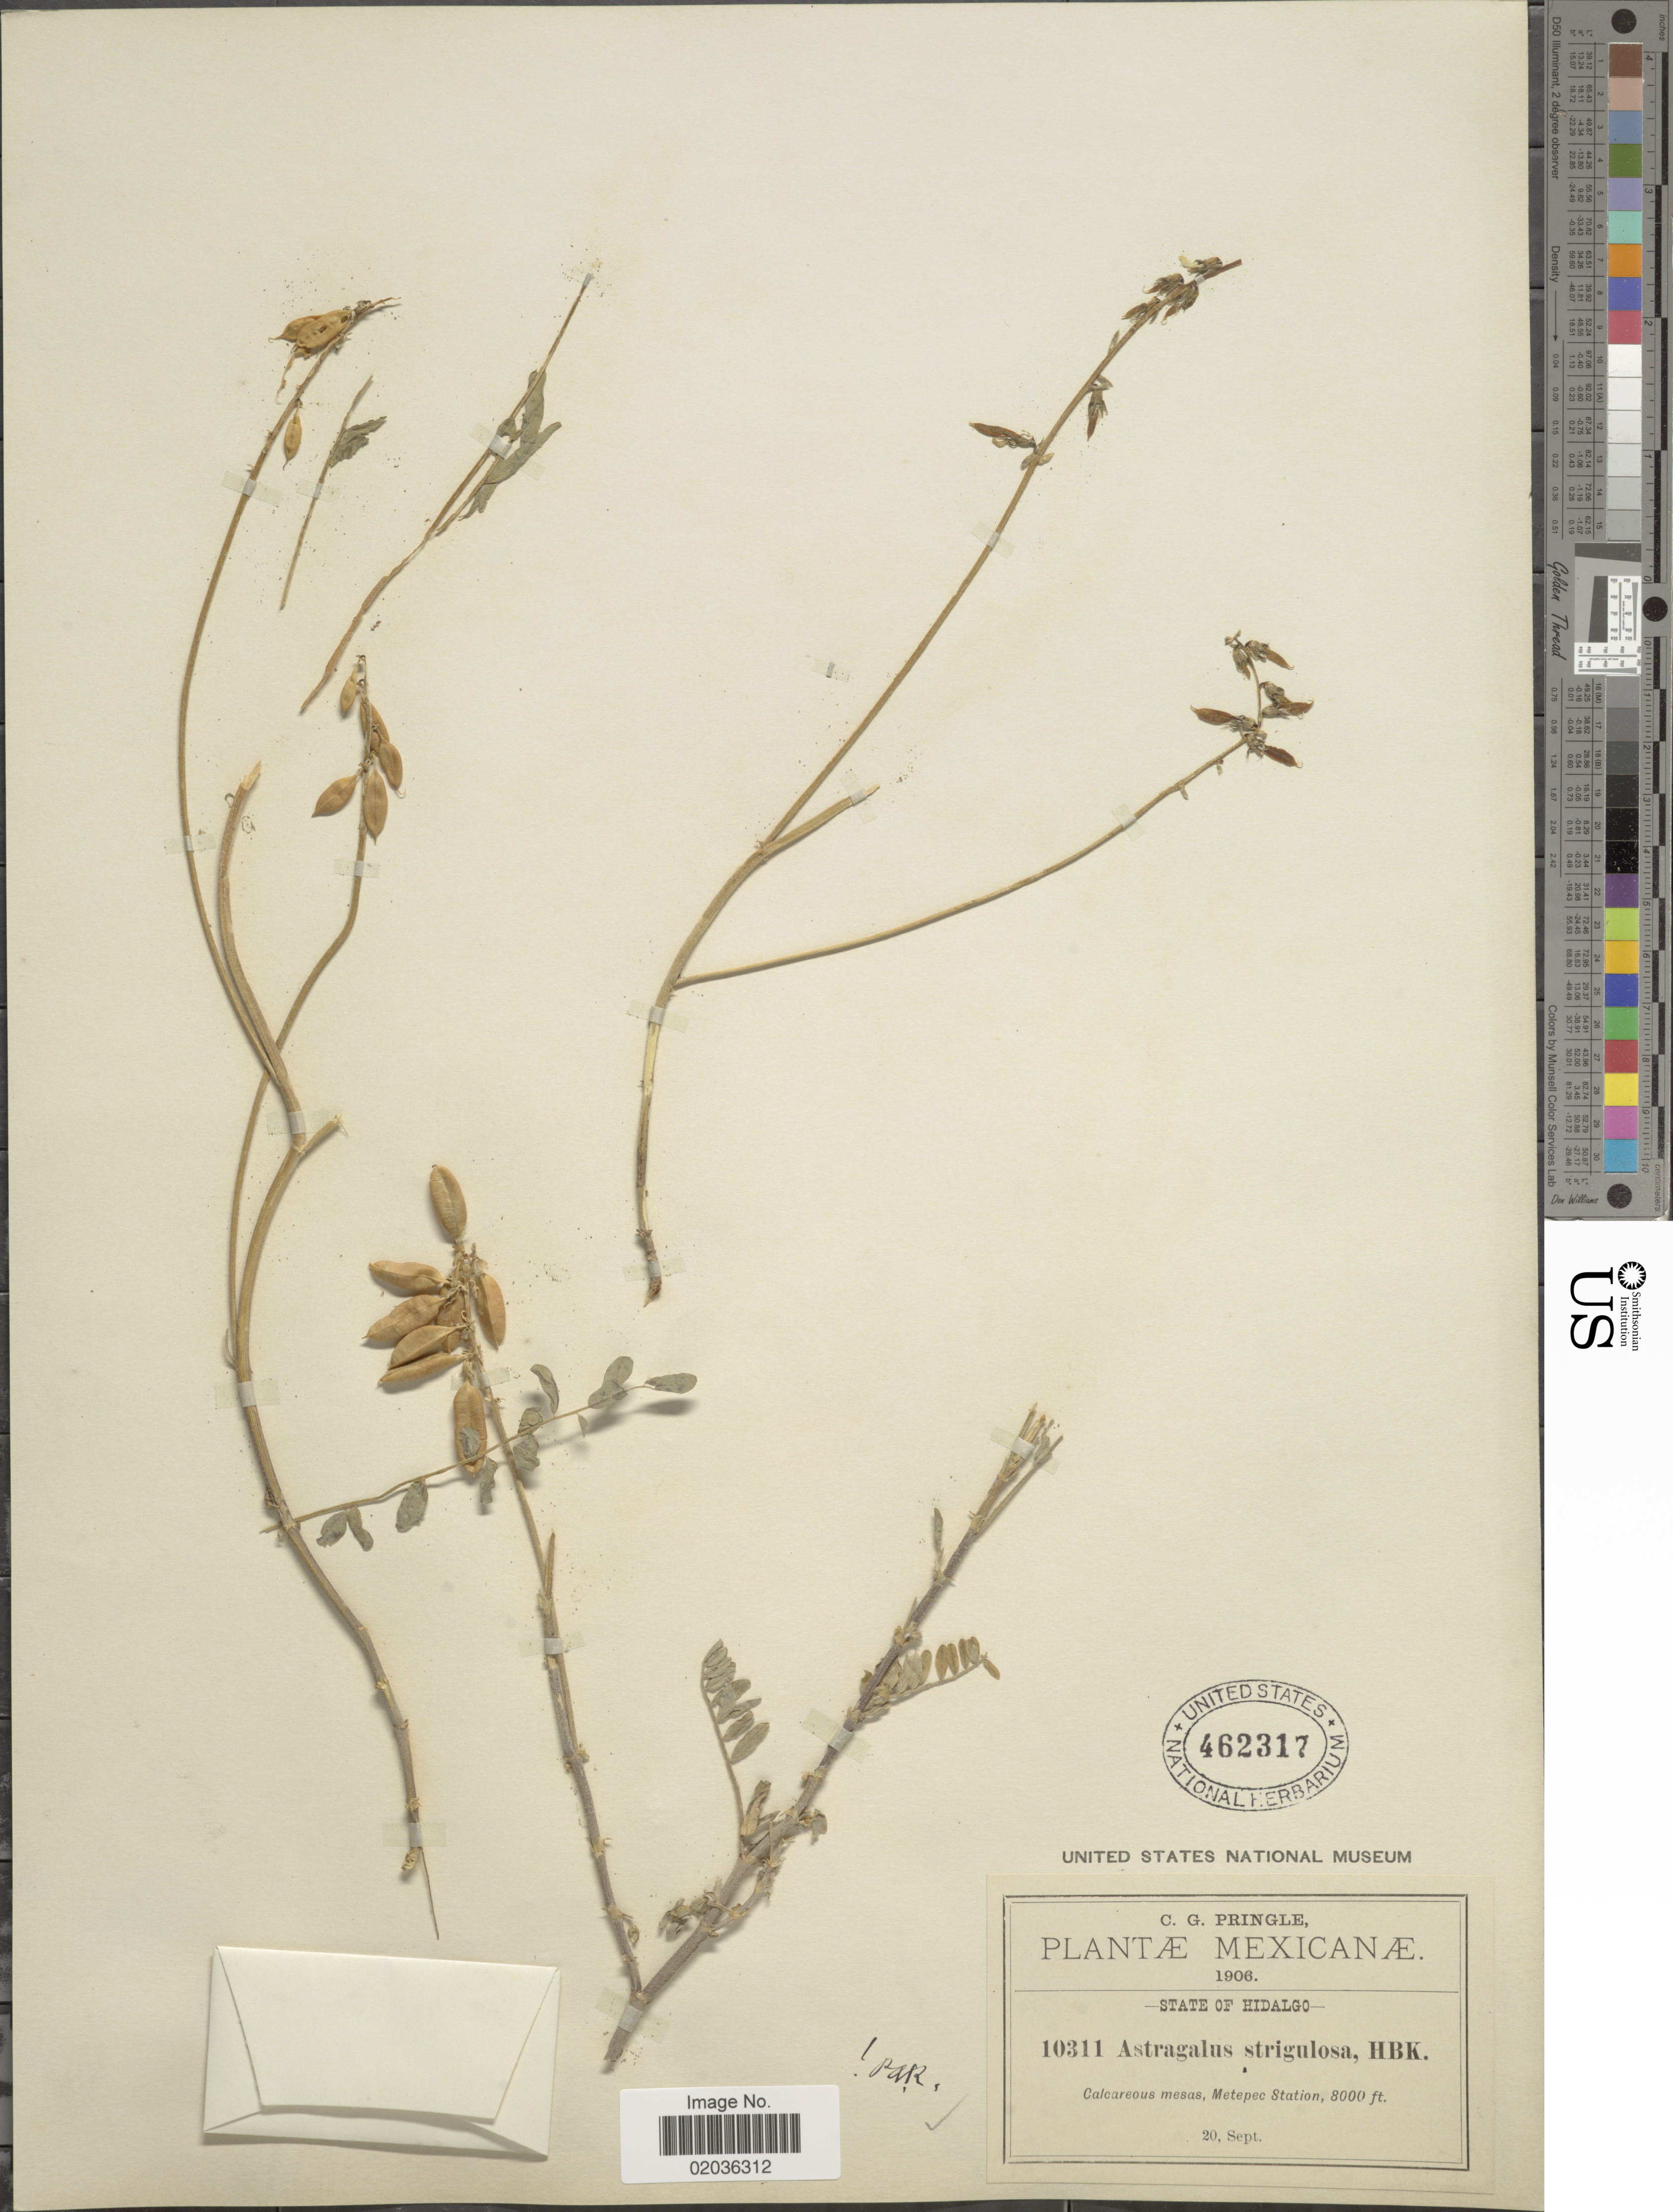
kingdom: Plantae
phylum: Tracheophyta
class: Magnoliopsida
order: Fabales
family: Fabaceae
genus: Astragalus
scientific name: Astragalus strigulosus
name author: Kunth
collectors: C. G. Pringle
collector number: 10311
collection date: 1906-09-20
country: Mexico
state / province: Hidalgo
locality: Calcareous mesas, Metepec Station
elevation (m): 2438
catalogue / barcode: US 462317